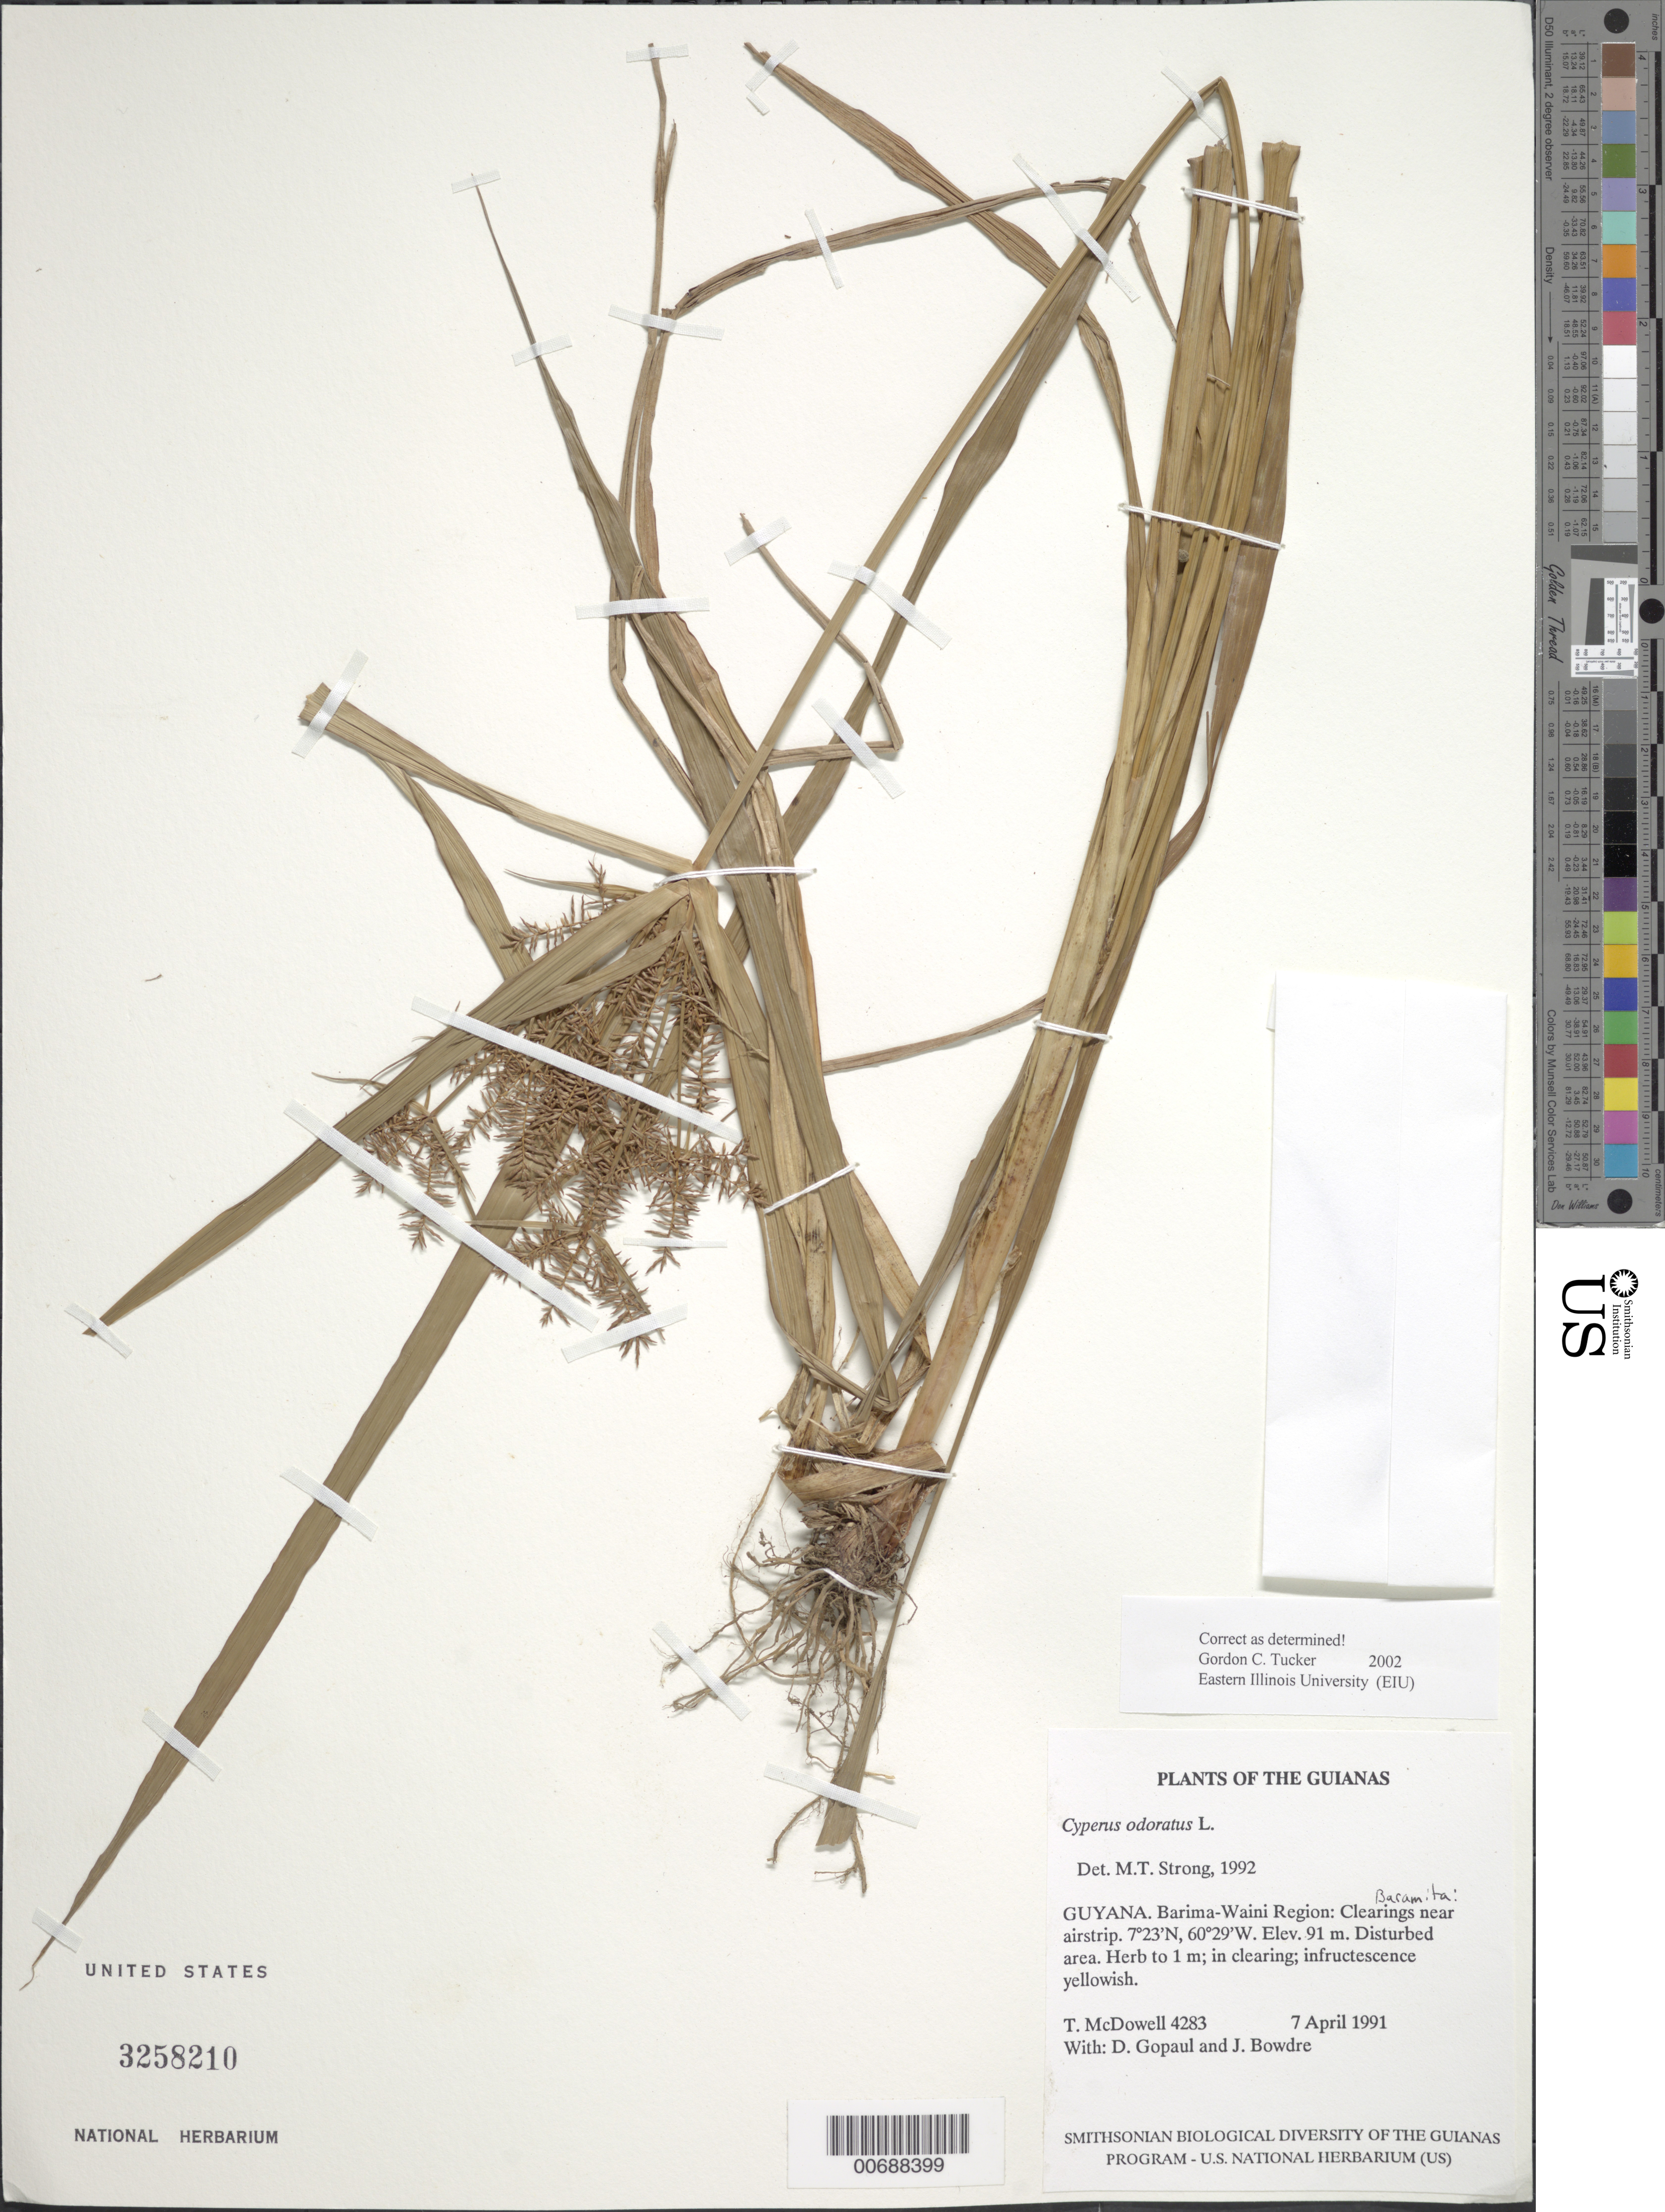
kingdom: Plantae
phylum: Tracheophyta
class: Liliopsida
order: Poales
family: Cyperaceae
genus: Cyperus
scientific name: Cyperus odoratus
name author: L.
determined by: Tucker, G. C.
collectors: T. McDowell, D. Gopaul & J. Bowdre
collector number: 4283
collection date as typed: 7 April 1991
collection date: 1991-04-07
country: Guyana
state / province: Barima-Waini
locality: Baramita. Clearings near airstrip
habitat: Disturbed area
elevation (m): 91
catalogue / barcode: US 3258210